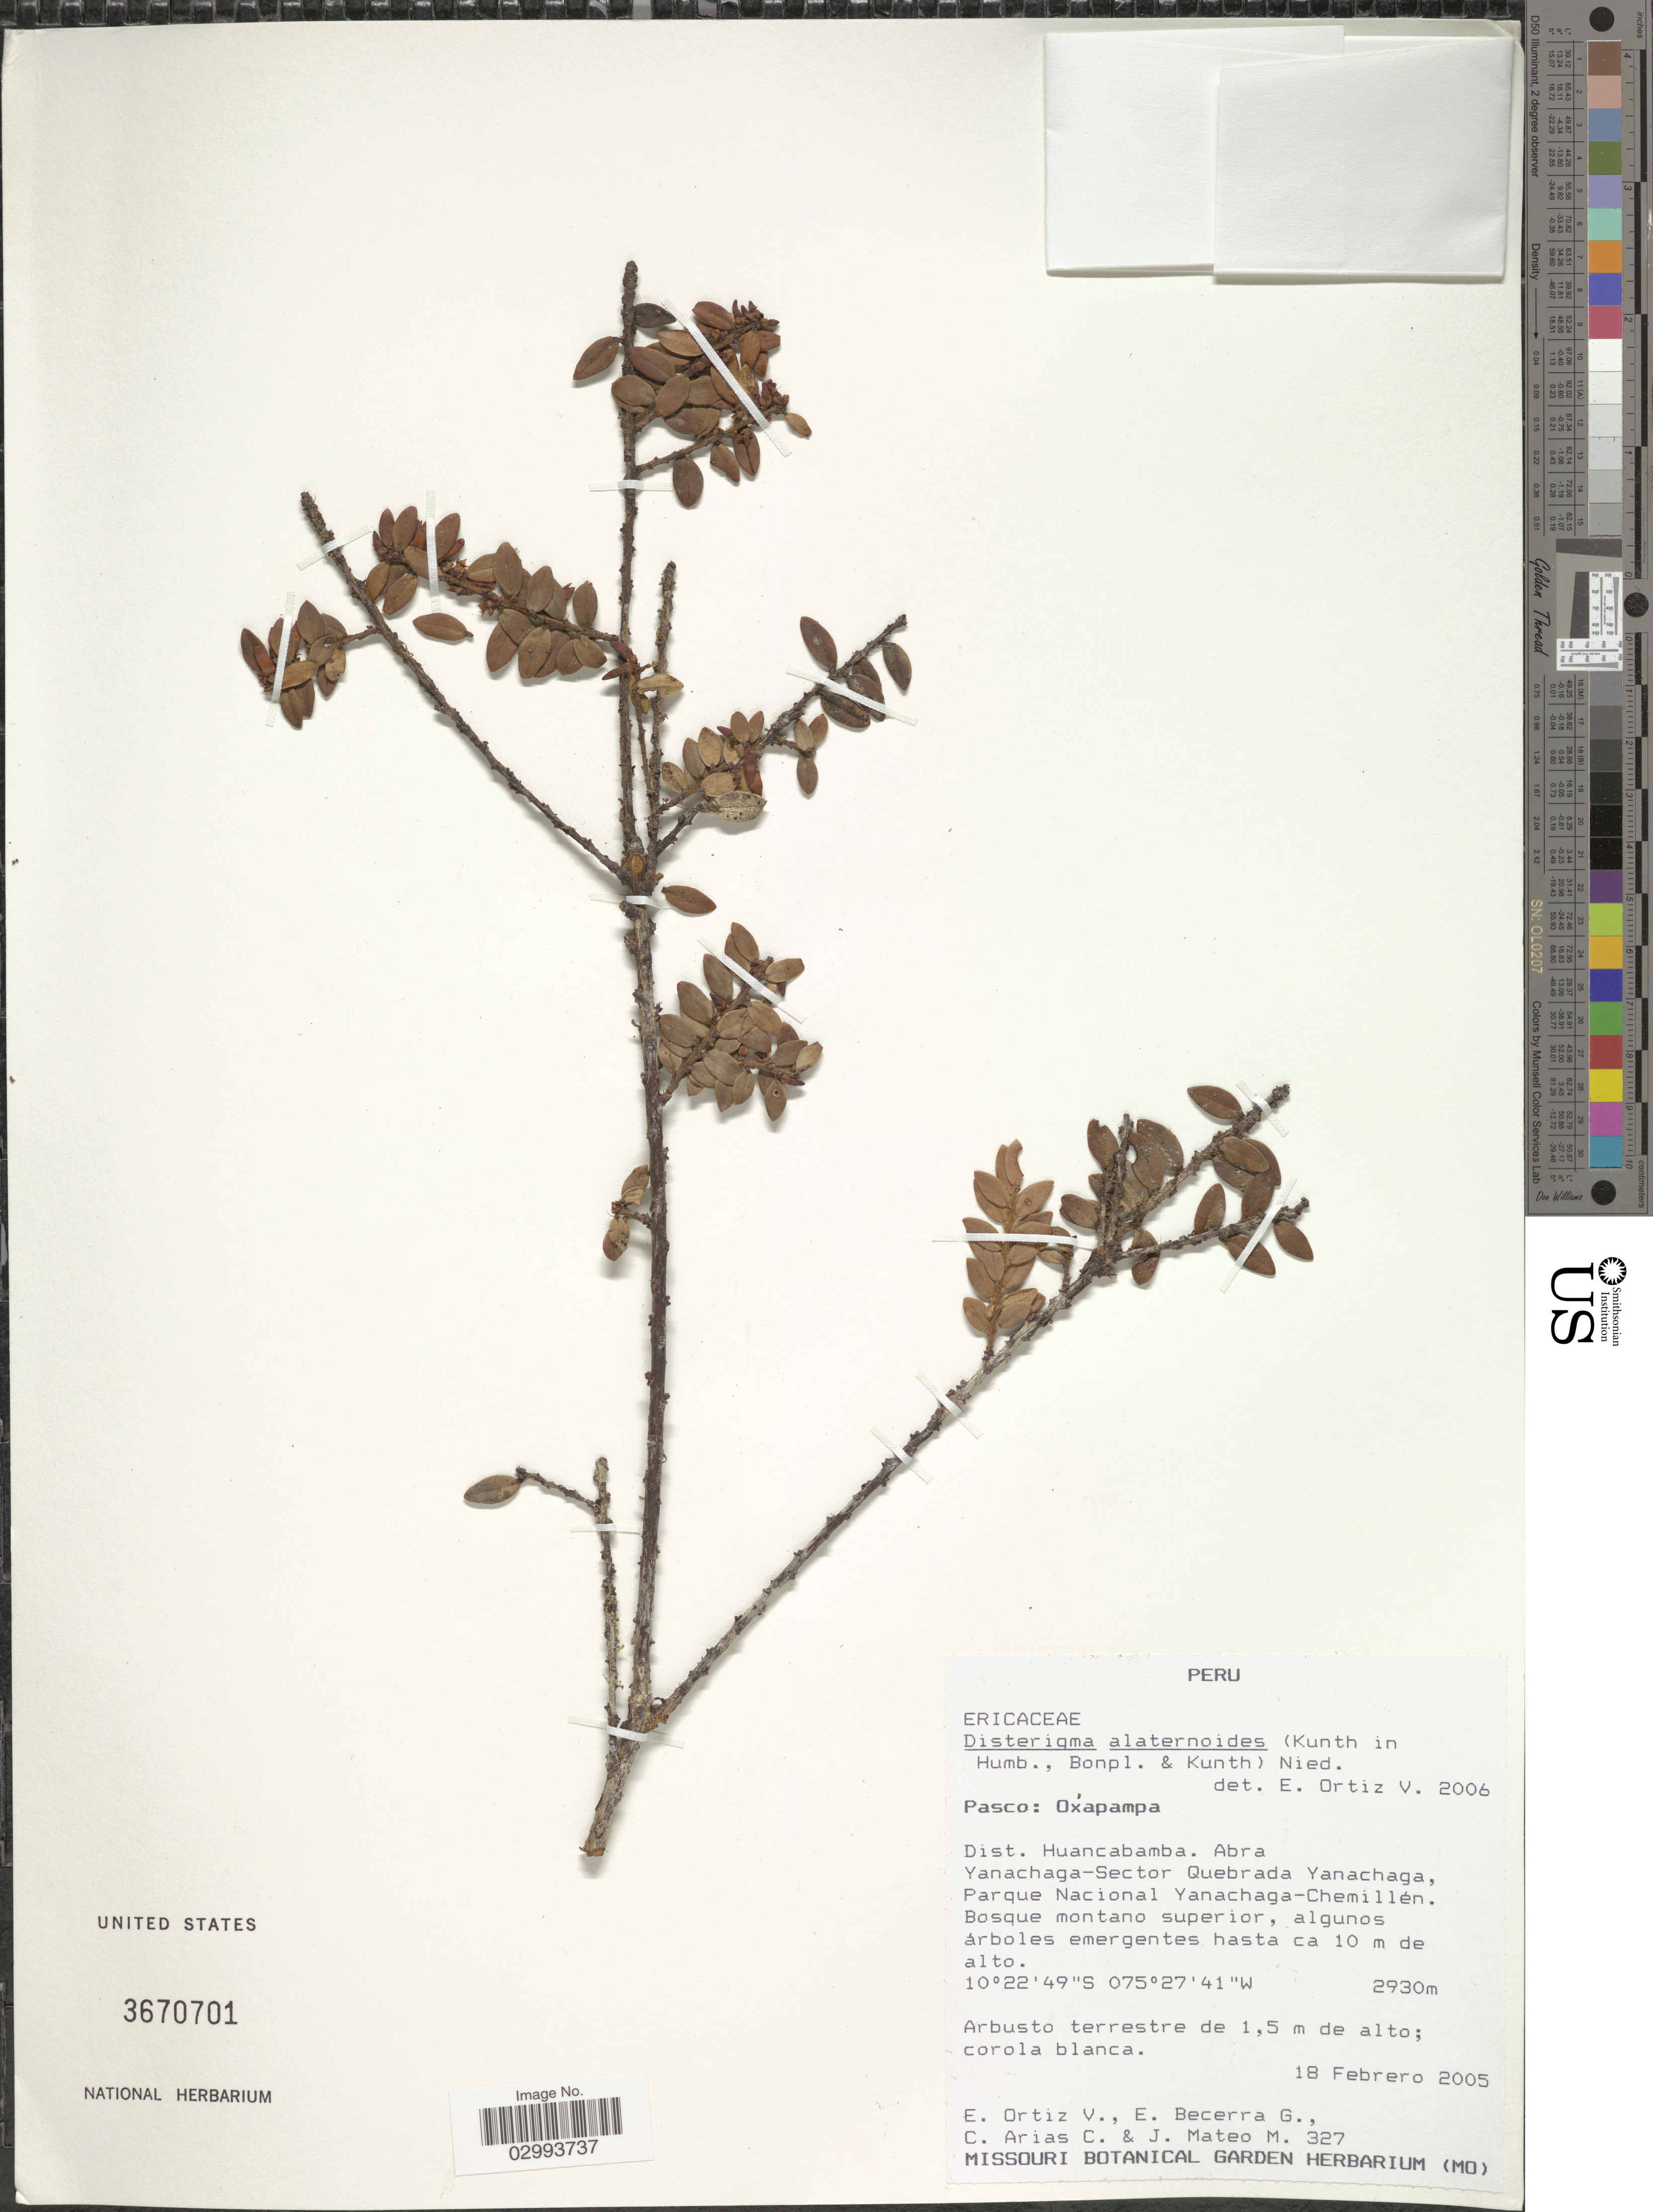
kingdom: Plantae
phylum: Tracheophyta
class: Magnoliopsida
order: Ericales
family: Ericaceae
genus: Disterigma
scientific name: Disterigma alaternoides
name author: (Kunth) Nied.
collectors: E. Ortiz V., E. Becerra, C. Arias C. & J. Mateo M.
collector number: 327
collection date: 2005-02-18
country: Peru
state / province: Pasco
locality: Oxapampa, Dist. Huancabamba, Abra Yanachaga-Sector Quebrada Yanachaga, Parque Nacional Yanachaga-Chemillén.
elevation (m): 2930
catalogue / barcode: US 3670701